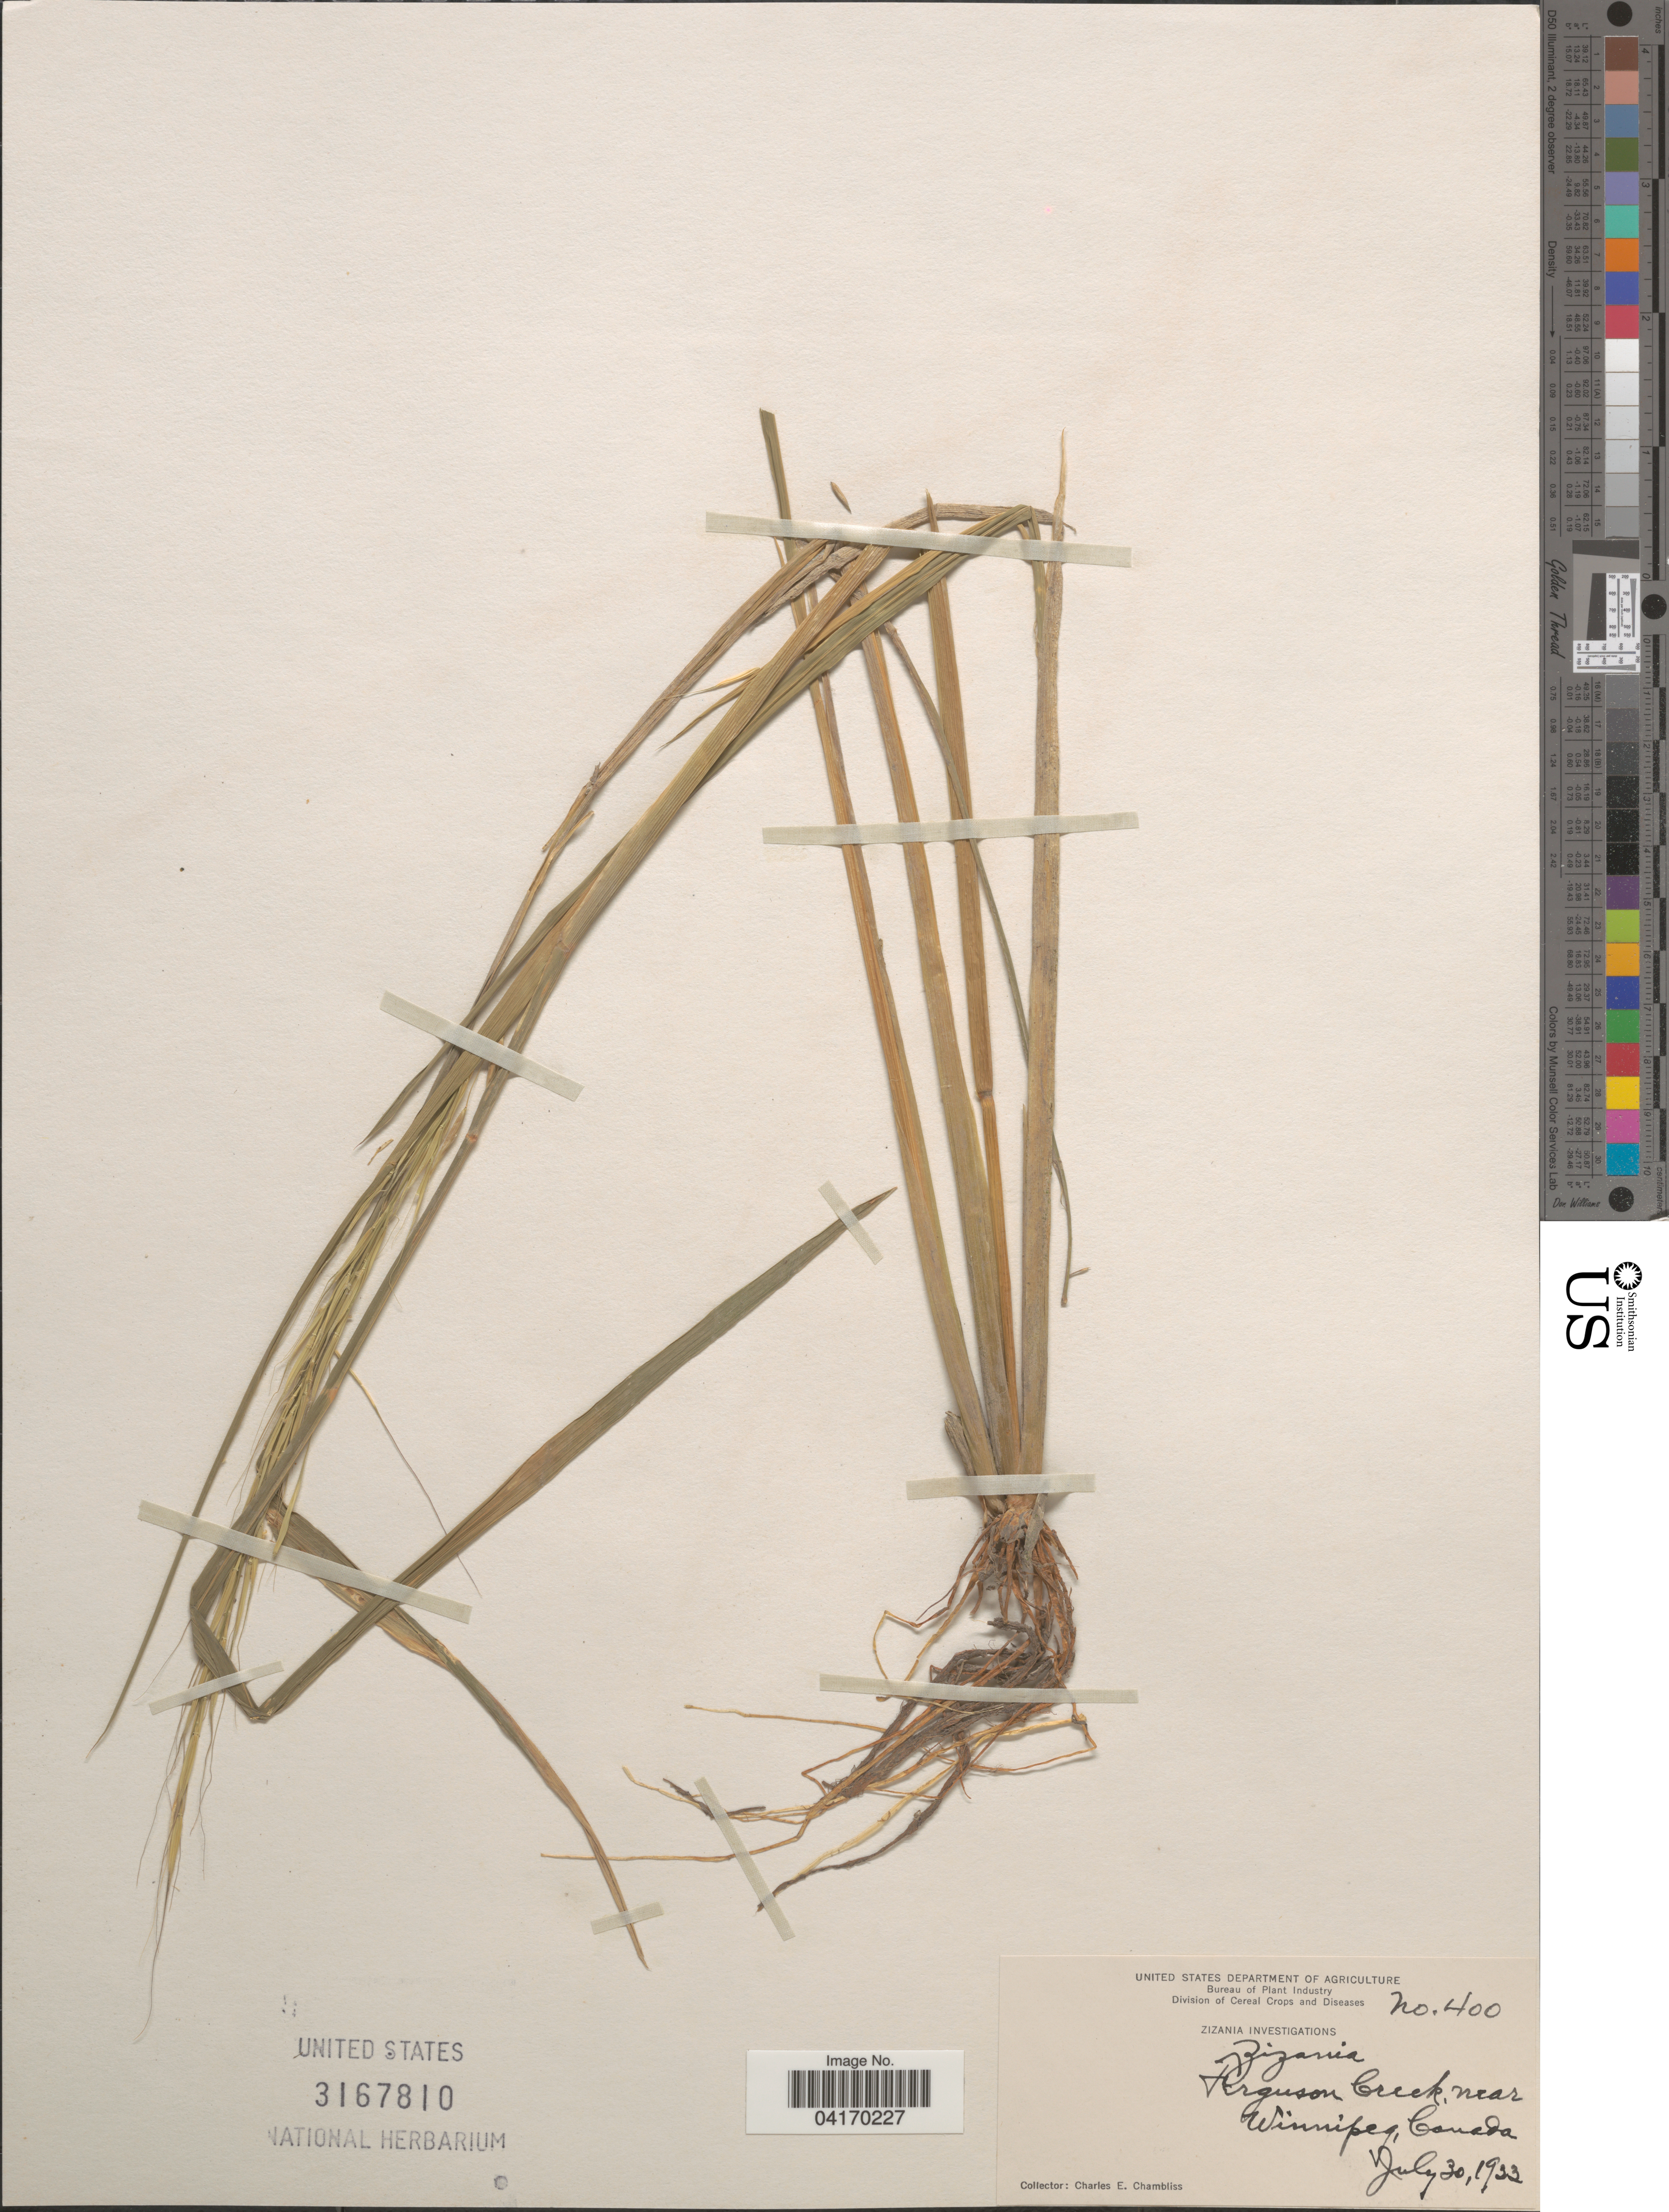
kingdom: Plantae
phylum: Tracheophyta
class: Liliopsida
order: Poales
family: Poaceae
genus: Zizania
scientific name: Zizania palustris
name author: L.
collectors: C. Chambliss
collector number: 400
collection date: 1933-07-30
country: Canada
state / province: Manitoba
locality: Ferguson Creek near Winnipeg.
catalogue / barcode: US 3167810